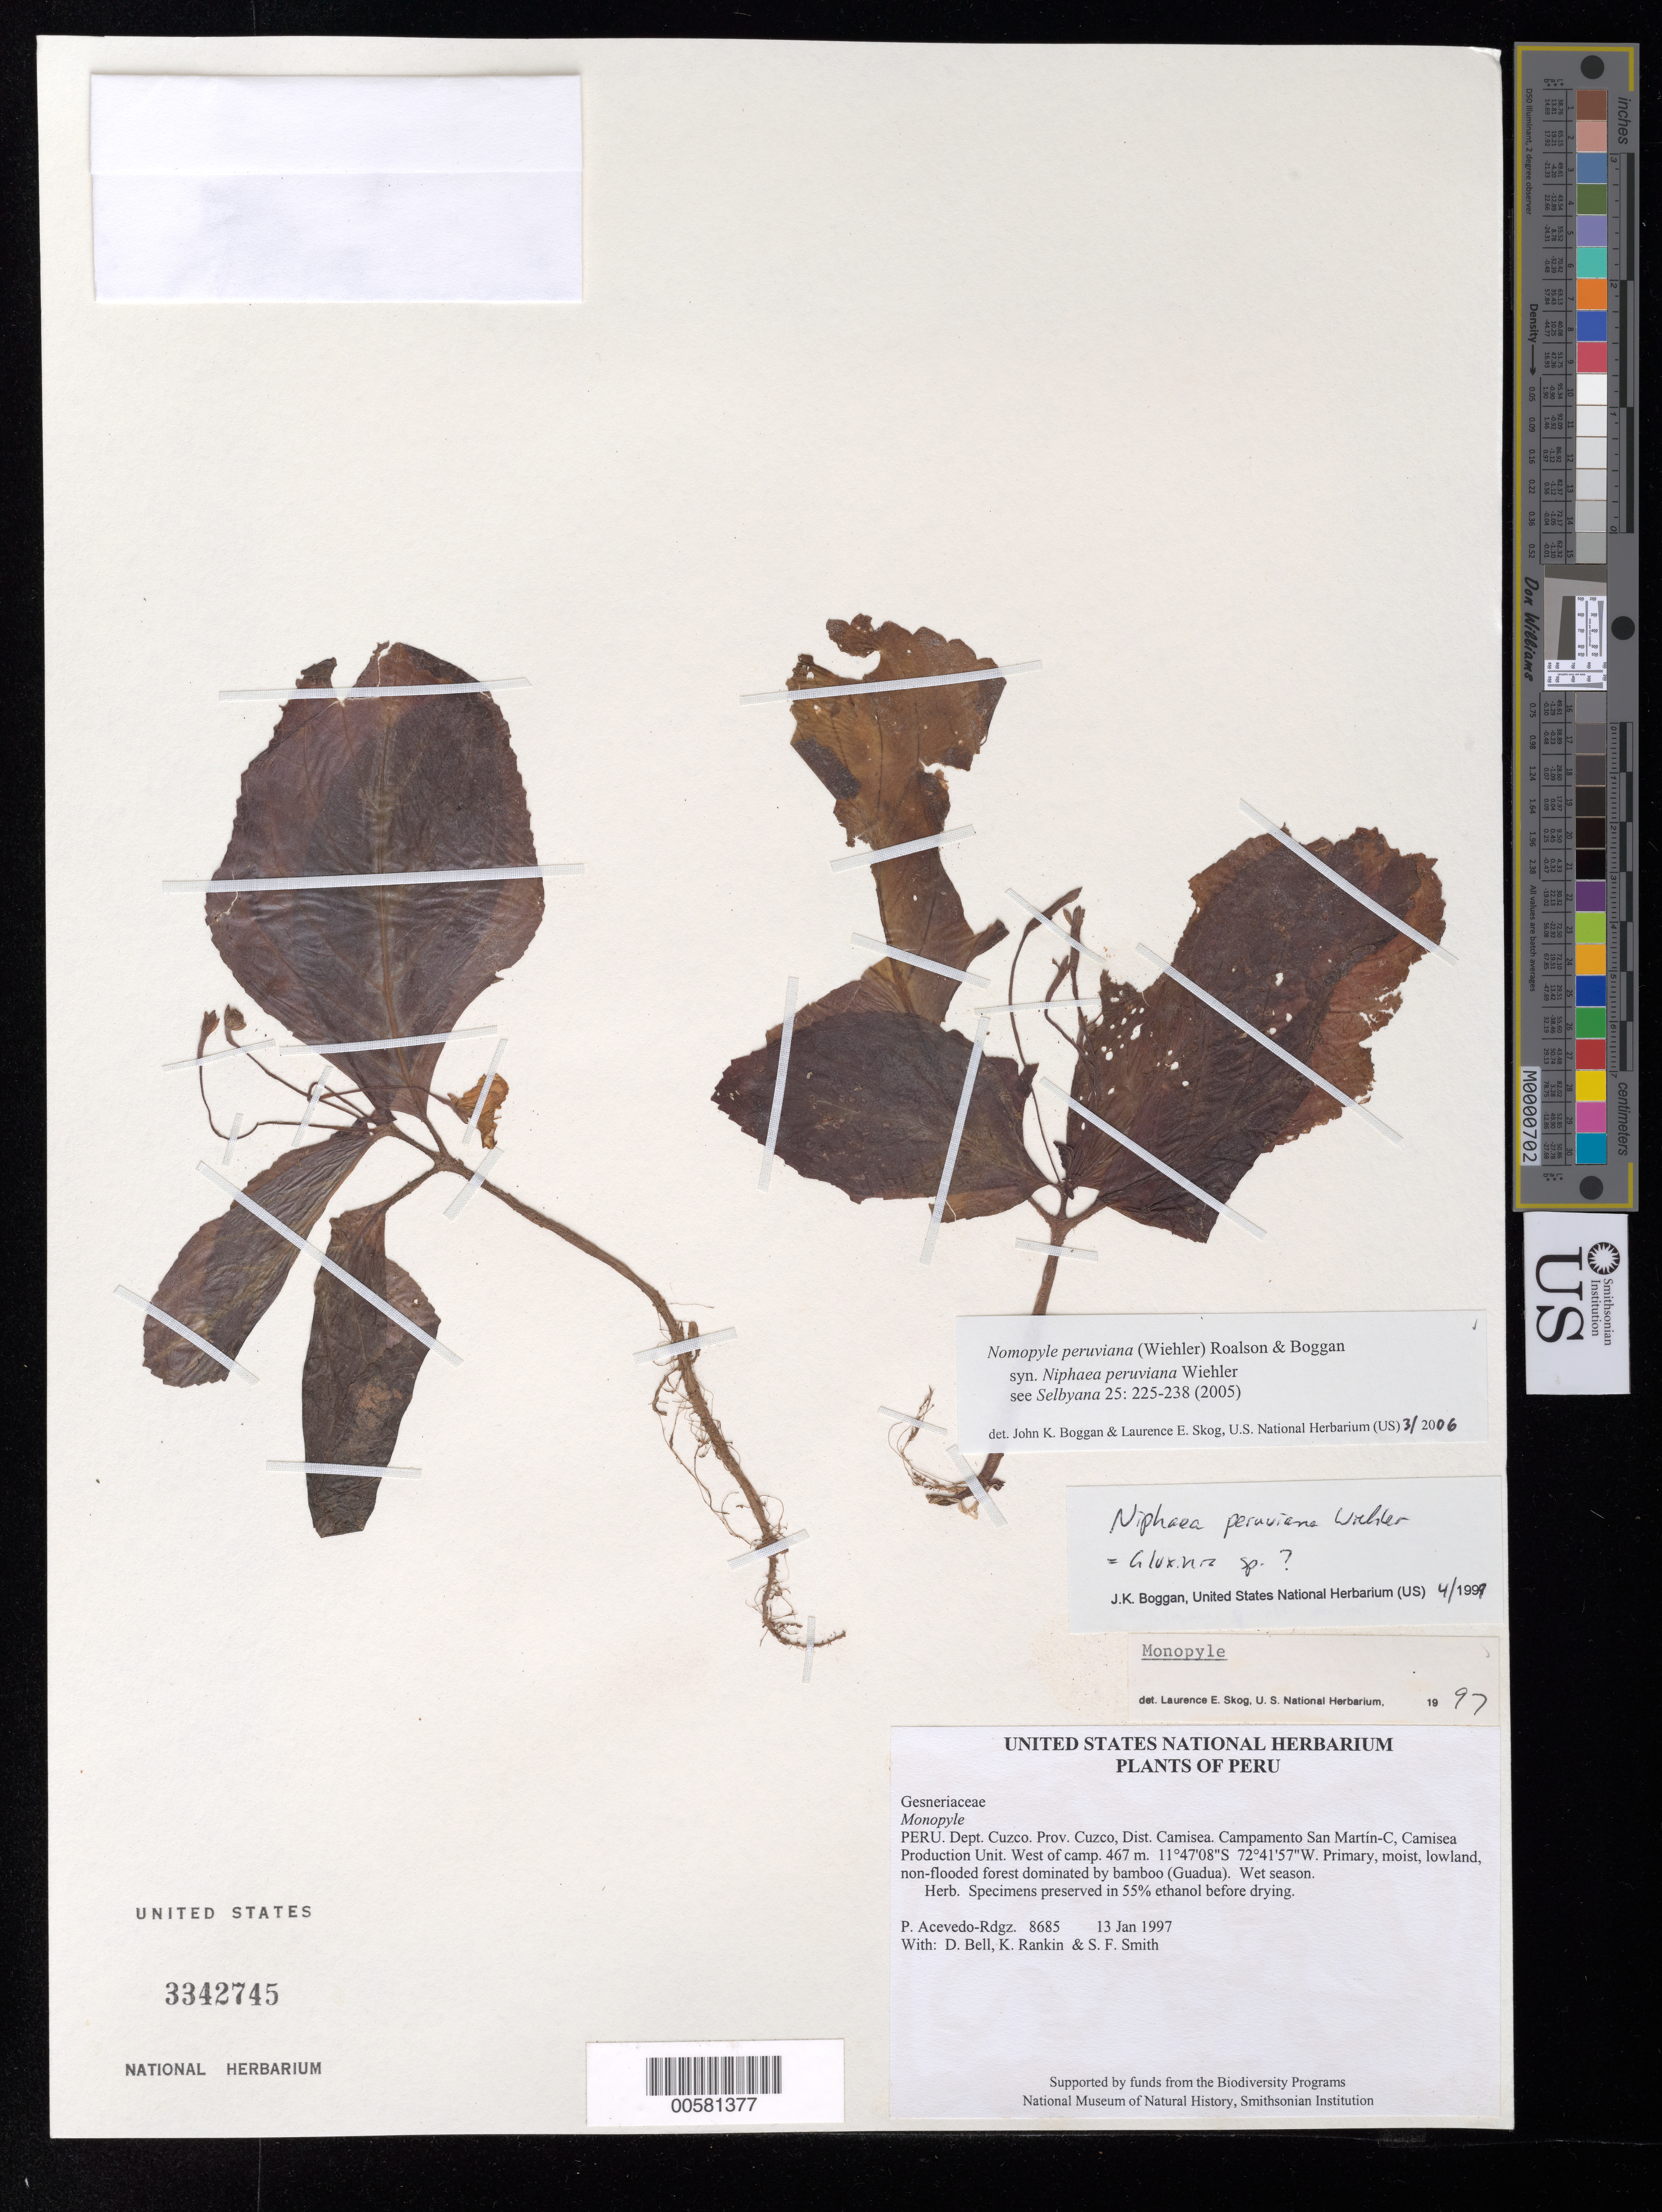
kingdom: Plantae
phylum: Tracheophyta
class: Magnoliopsida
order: Lamiales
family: Gesneriaceae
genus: Nomopyle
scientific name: Nomopyle peruviana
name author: (Wiehler) Roalson & Boggan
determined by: Boggan, J. K.; Skog, L. E.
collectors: P. Acevedo-Rodr., D. A. Bell, K. Rankin & S.F. Smith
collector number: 8685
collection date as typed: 13 Jan 1997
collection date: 1997-01-13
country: Peru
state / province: Cusco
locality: Prov. Cuzco, Dtto. Camisea; Campamento San Martín-C, Camisea Production Unit; W of camp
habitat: Primary, moist, lowland, non-flooded forest dominated by bamboo (Guadua); wet season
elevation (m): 467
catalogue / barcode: US 3342745